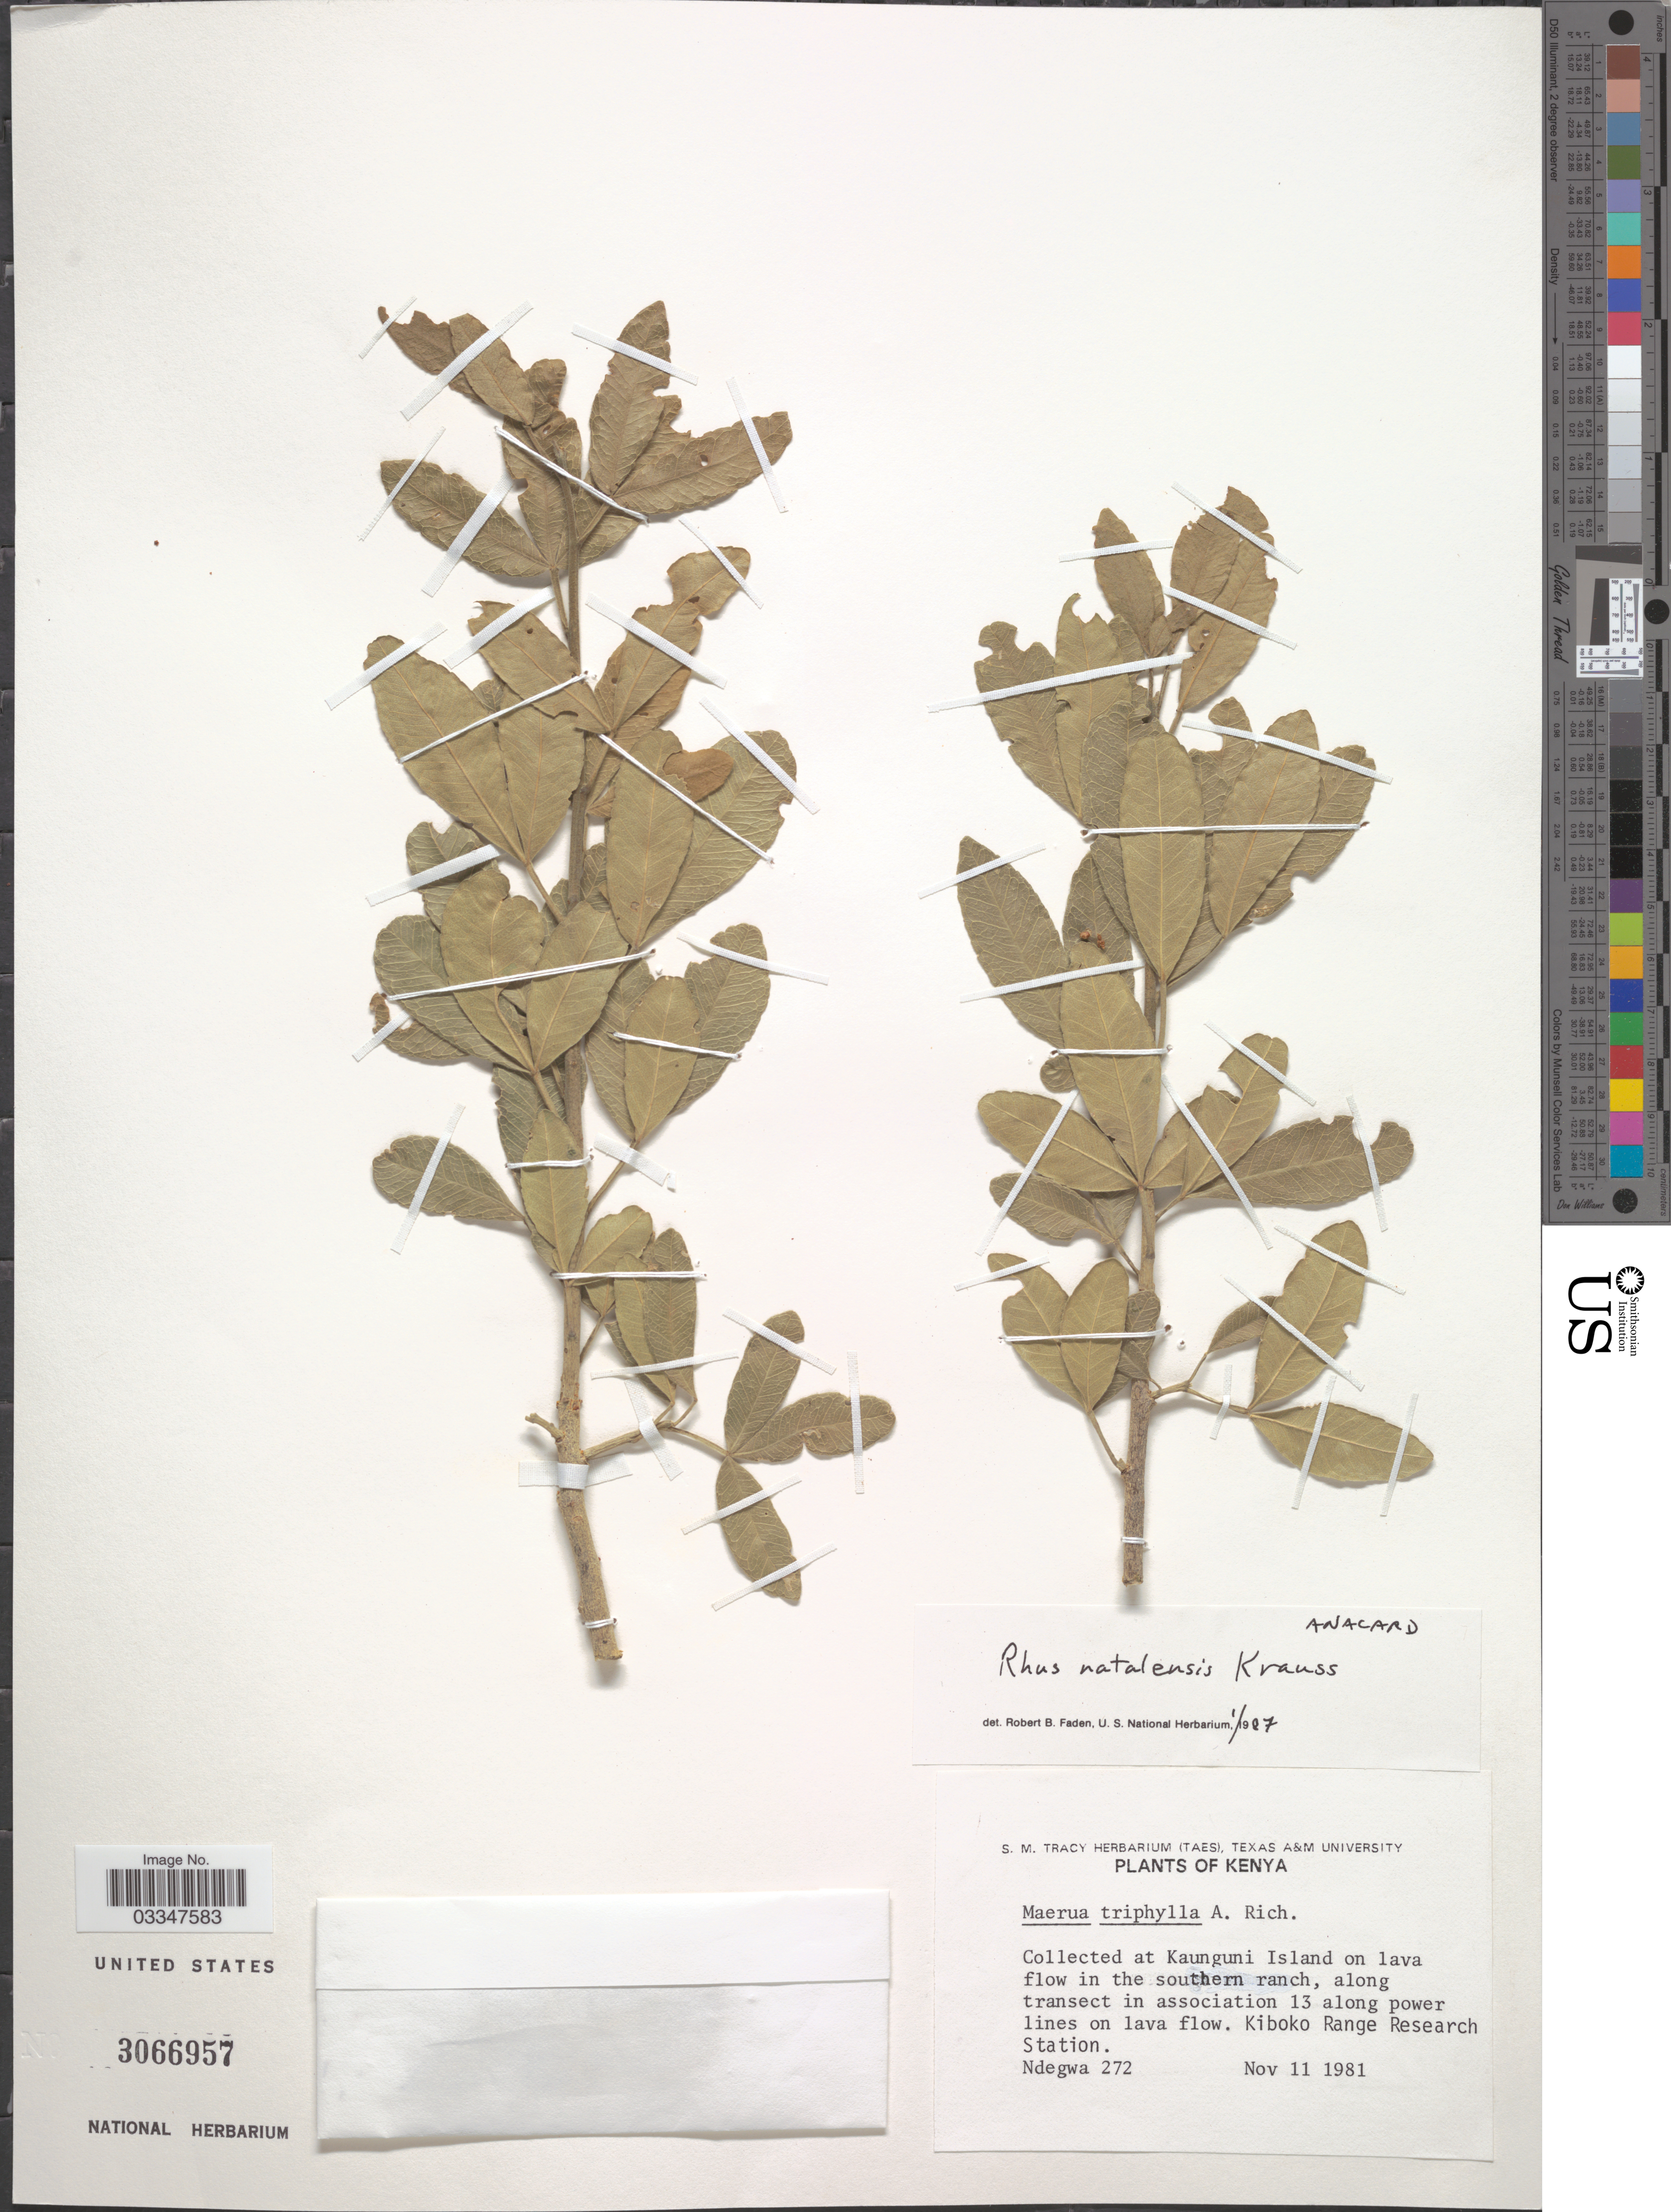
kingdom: Plantae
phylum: Tracheophyta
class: Magnoliopsida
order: Sapindales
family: Anacardiaceae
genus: Rhus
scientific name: Rhus natalensis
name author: Bernh.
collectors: -. Ndegwa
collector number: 272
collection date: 1981-11-11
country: Kenya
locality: At Kaunguni Island on lava flow in the southern ranch, along transect in association 13 along power lines on lava flow. Kiboko Range Research Station.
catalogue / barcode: US 3066957